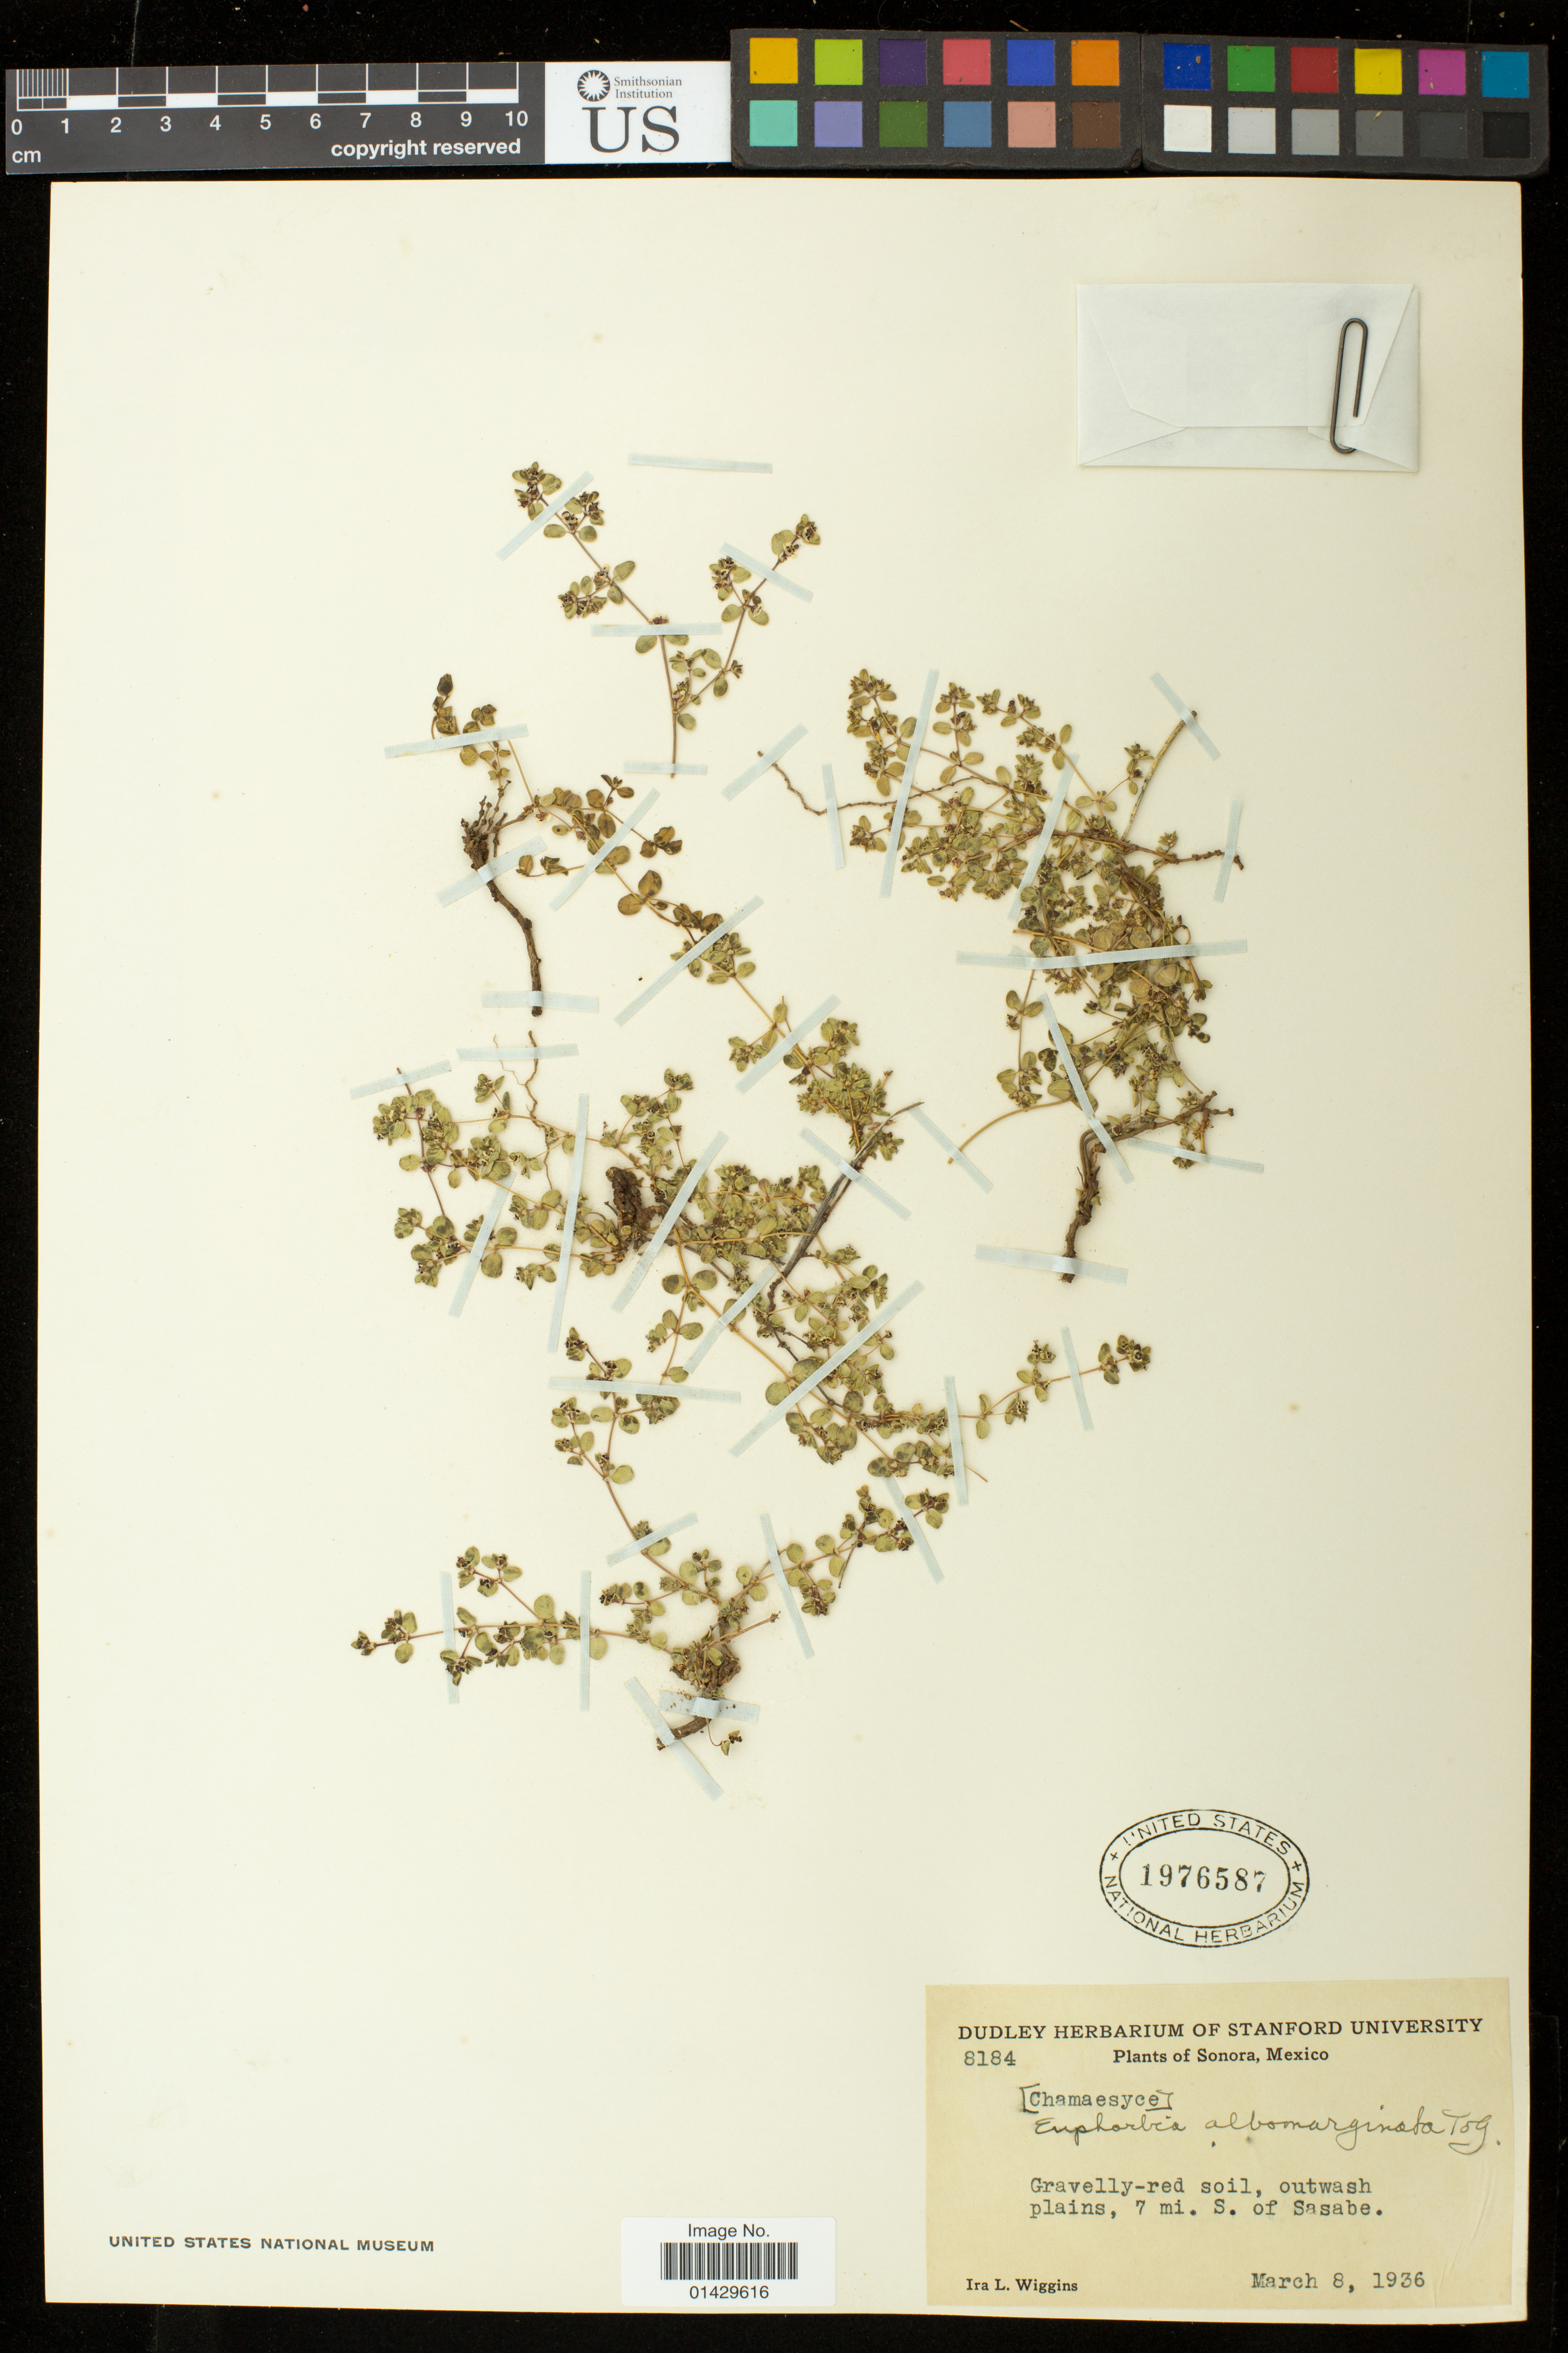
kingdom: Plantae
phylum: Tracheophyta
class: Magnoliopsida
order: Malpighiales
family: Euphorbiaceae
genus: Euphorbia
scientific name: Euphorbia albomarginata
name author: Torr. & A. Gray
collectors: I. L. Wiggins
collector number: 8184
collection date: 1936-03-08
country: Mexico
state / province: Sonora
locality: Gravelly-red soil, outwash plains, 7 mi. S. of Sasabe.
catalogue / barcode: US 1976587